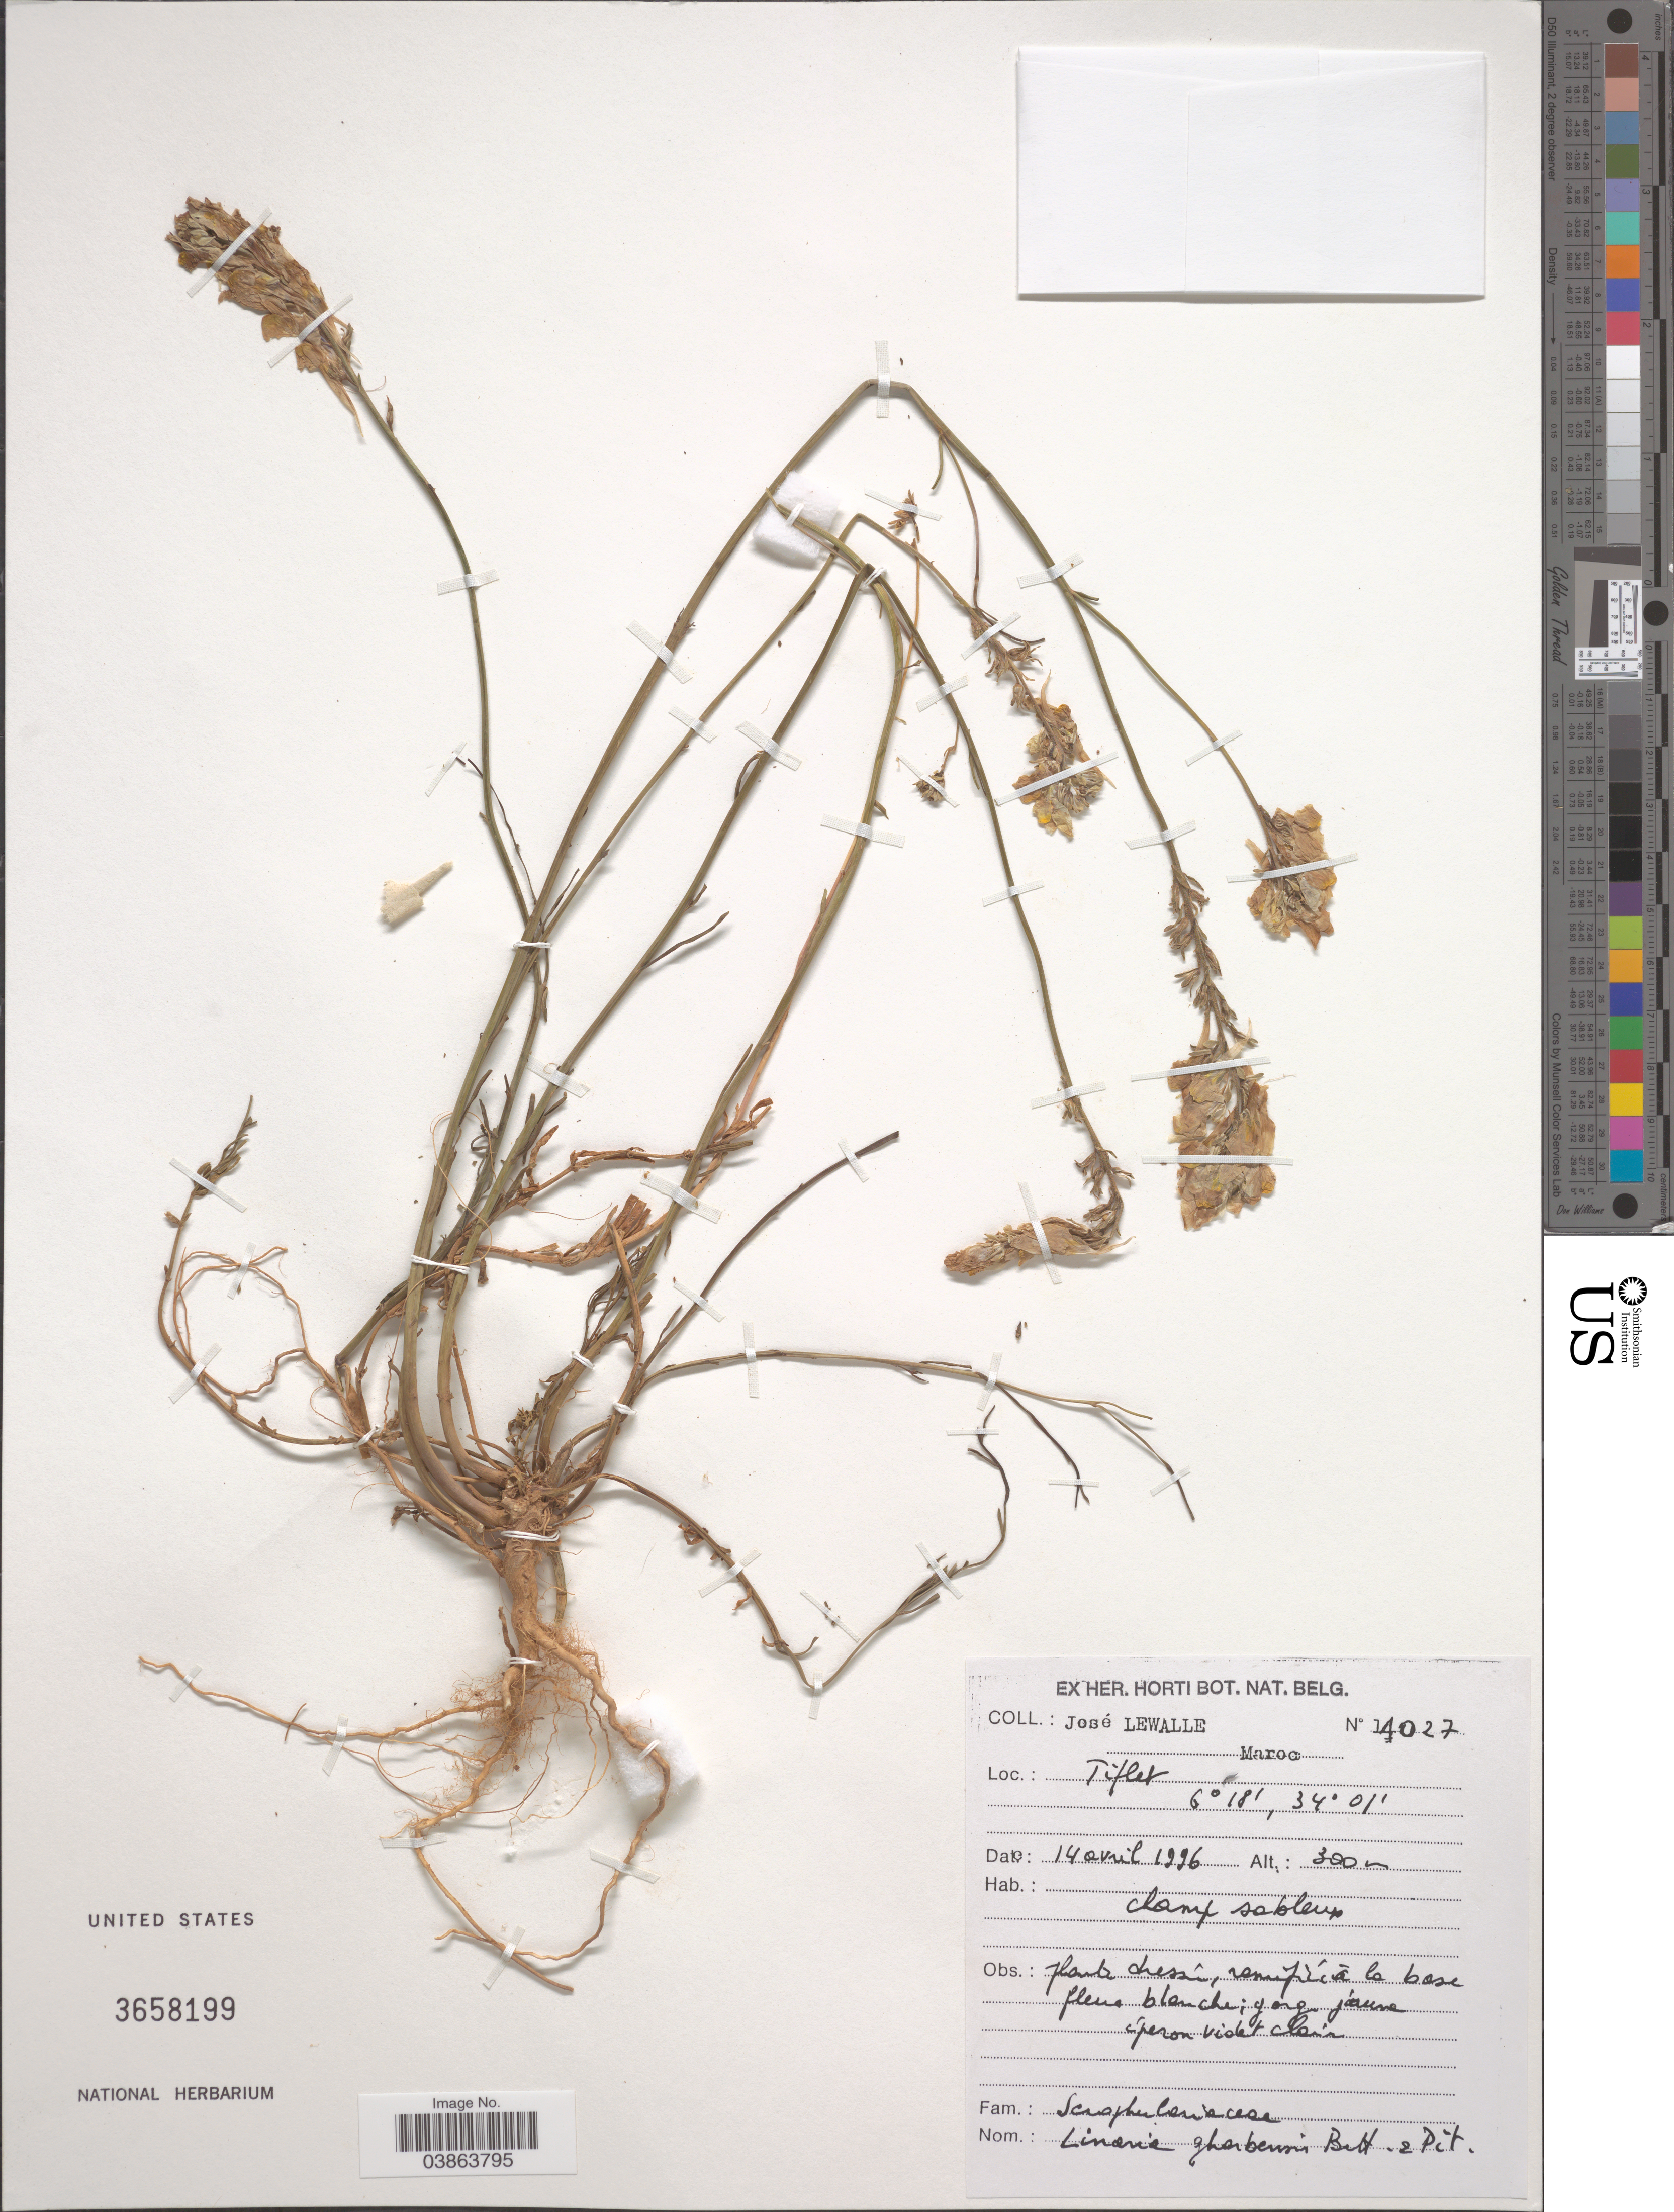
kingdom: Plantae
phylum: Tracheophyta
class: Magnoliopsida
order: Lamiales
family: Plantaginaceae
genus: Linaria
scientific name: Linaria gharbensis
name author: Batt. & Pit.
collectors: J. Lewalle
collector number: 14027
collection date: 1996-04-14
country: Morocco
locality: Tiflet.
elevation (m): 300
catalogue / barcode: US 3658199